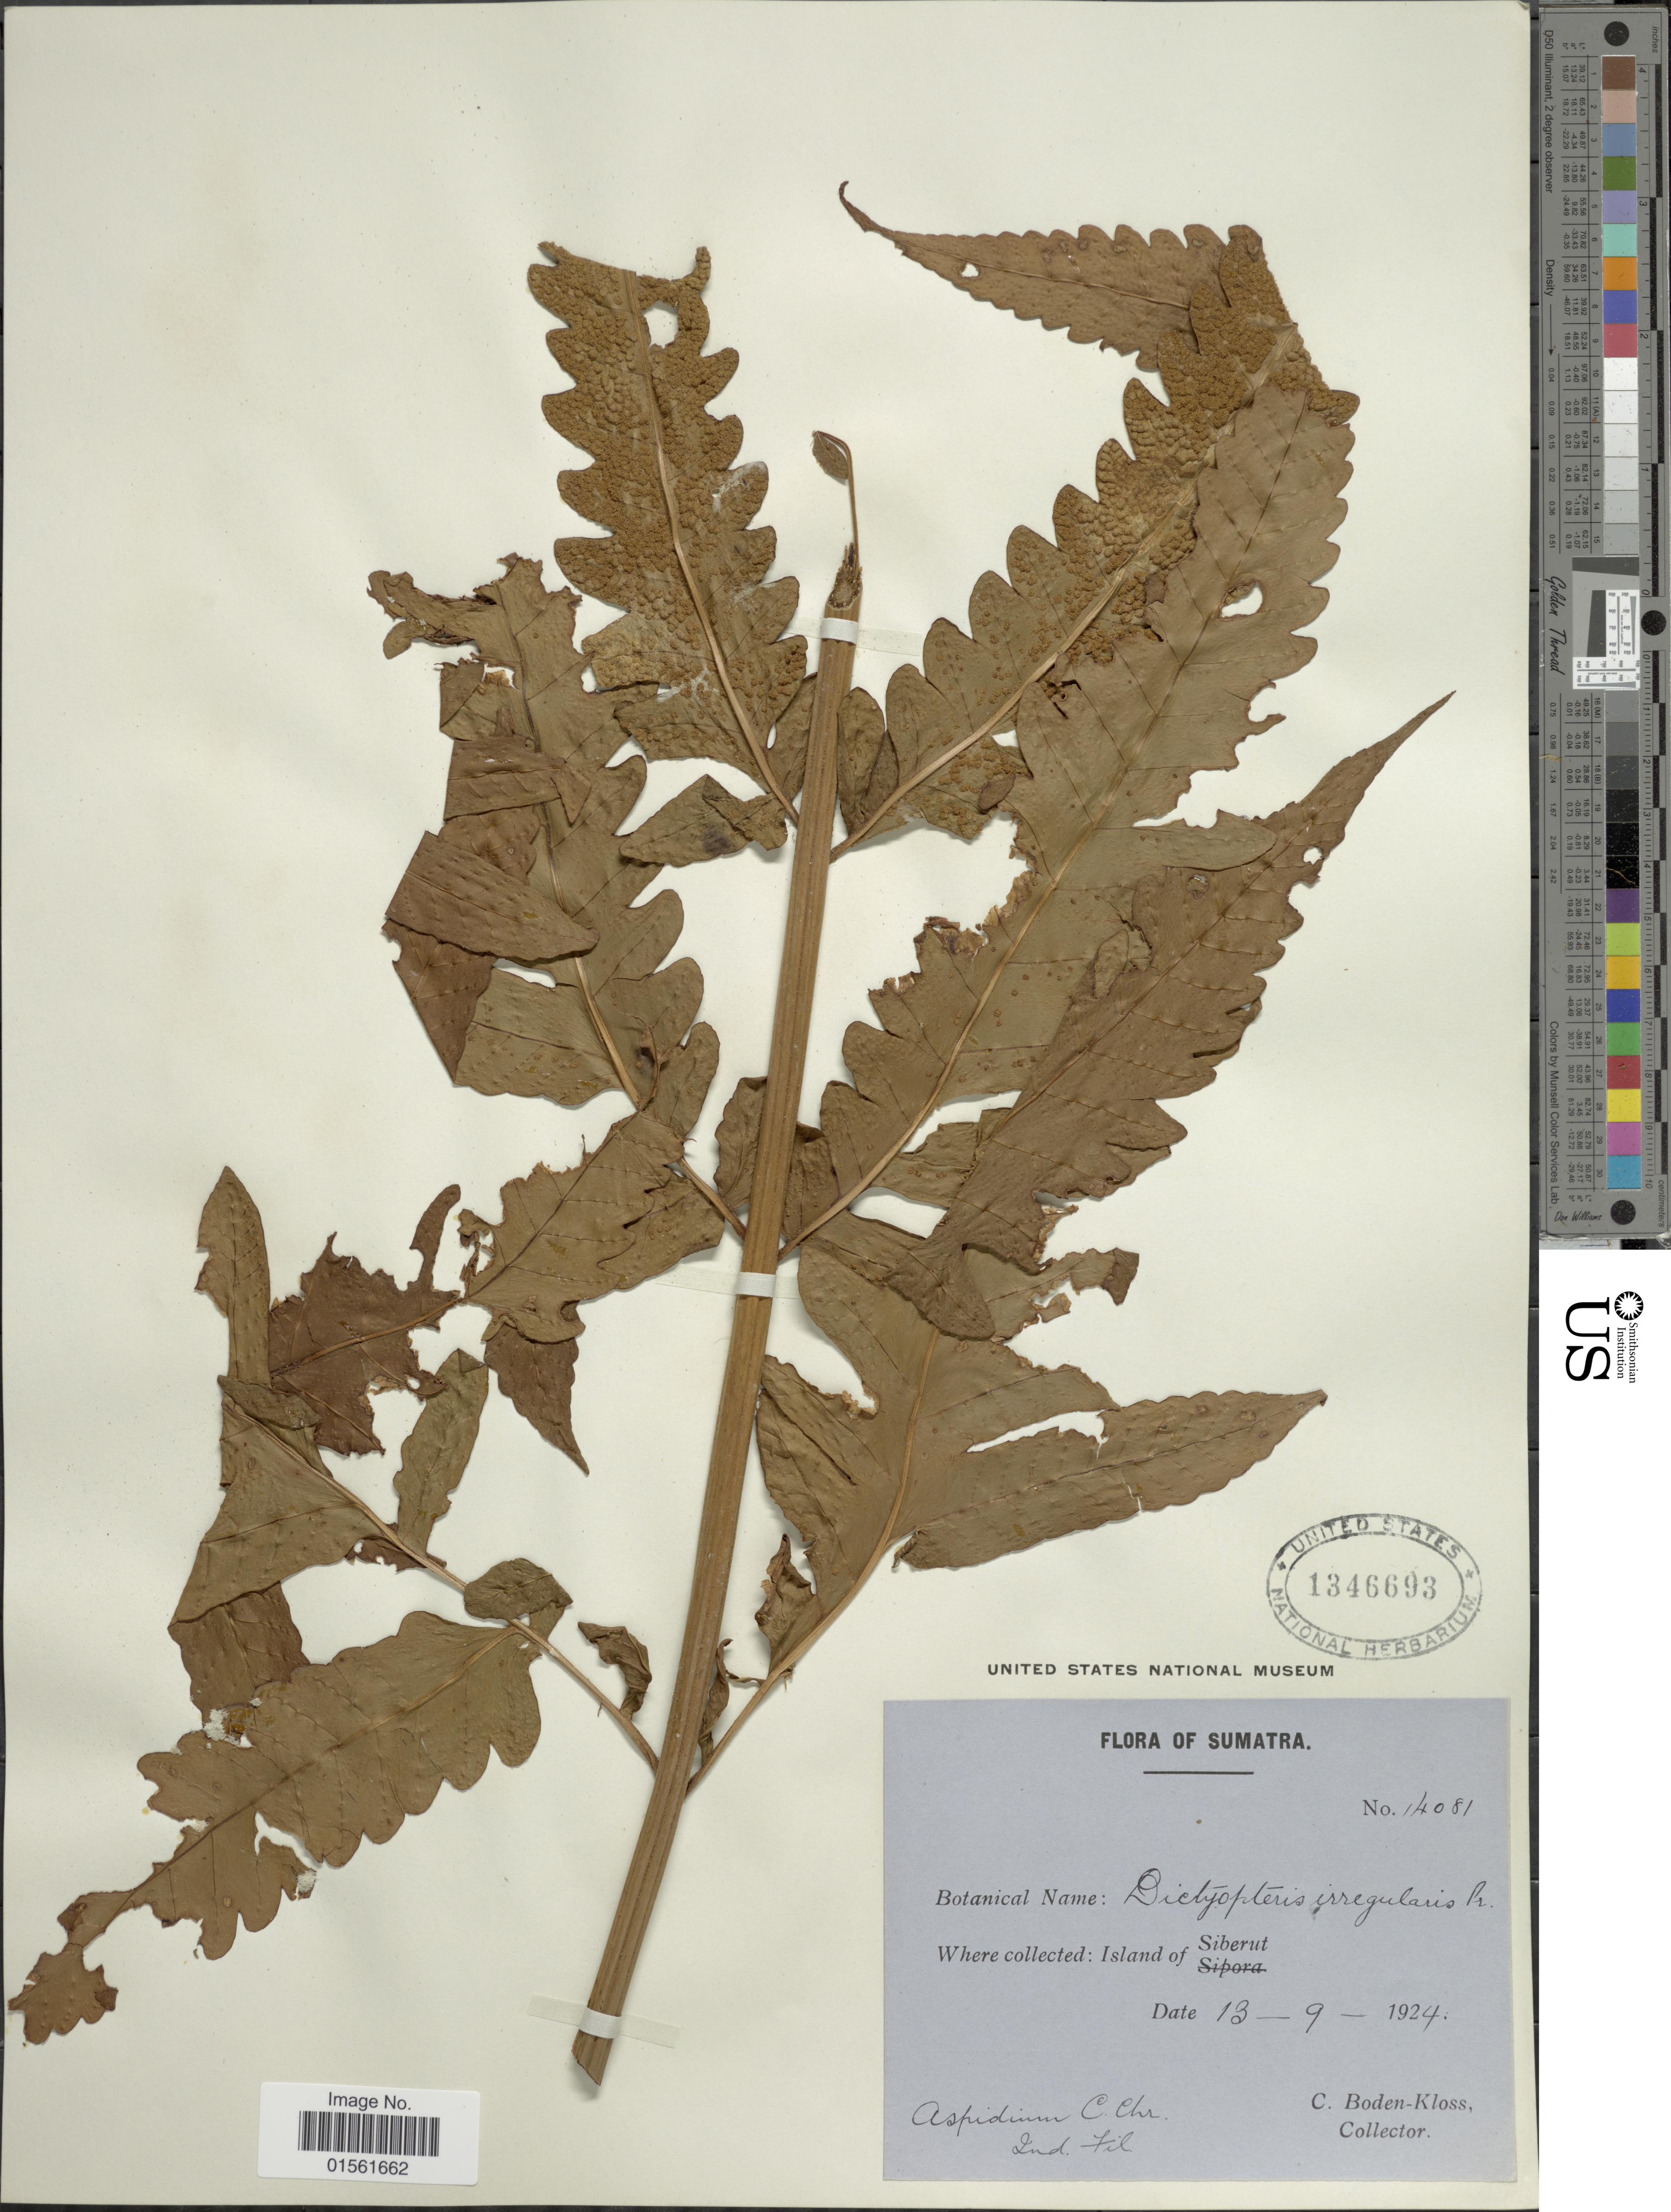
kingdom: Plantae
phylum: Tracheophyta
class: Polypodiopsida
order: Polypodiales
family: Dryopteridaceae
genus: Pleocnemia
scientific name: Pleocnemia irregularis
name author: (C. Presl) Holttum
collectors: C. Boden-Kloss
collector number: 14081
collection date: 1924-09-13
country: Indonesia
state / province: Sumatra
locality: Sumatra, Island of Siberut.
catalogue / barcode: US 1346693